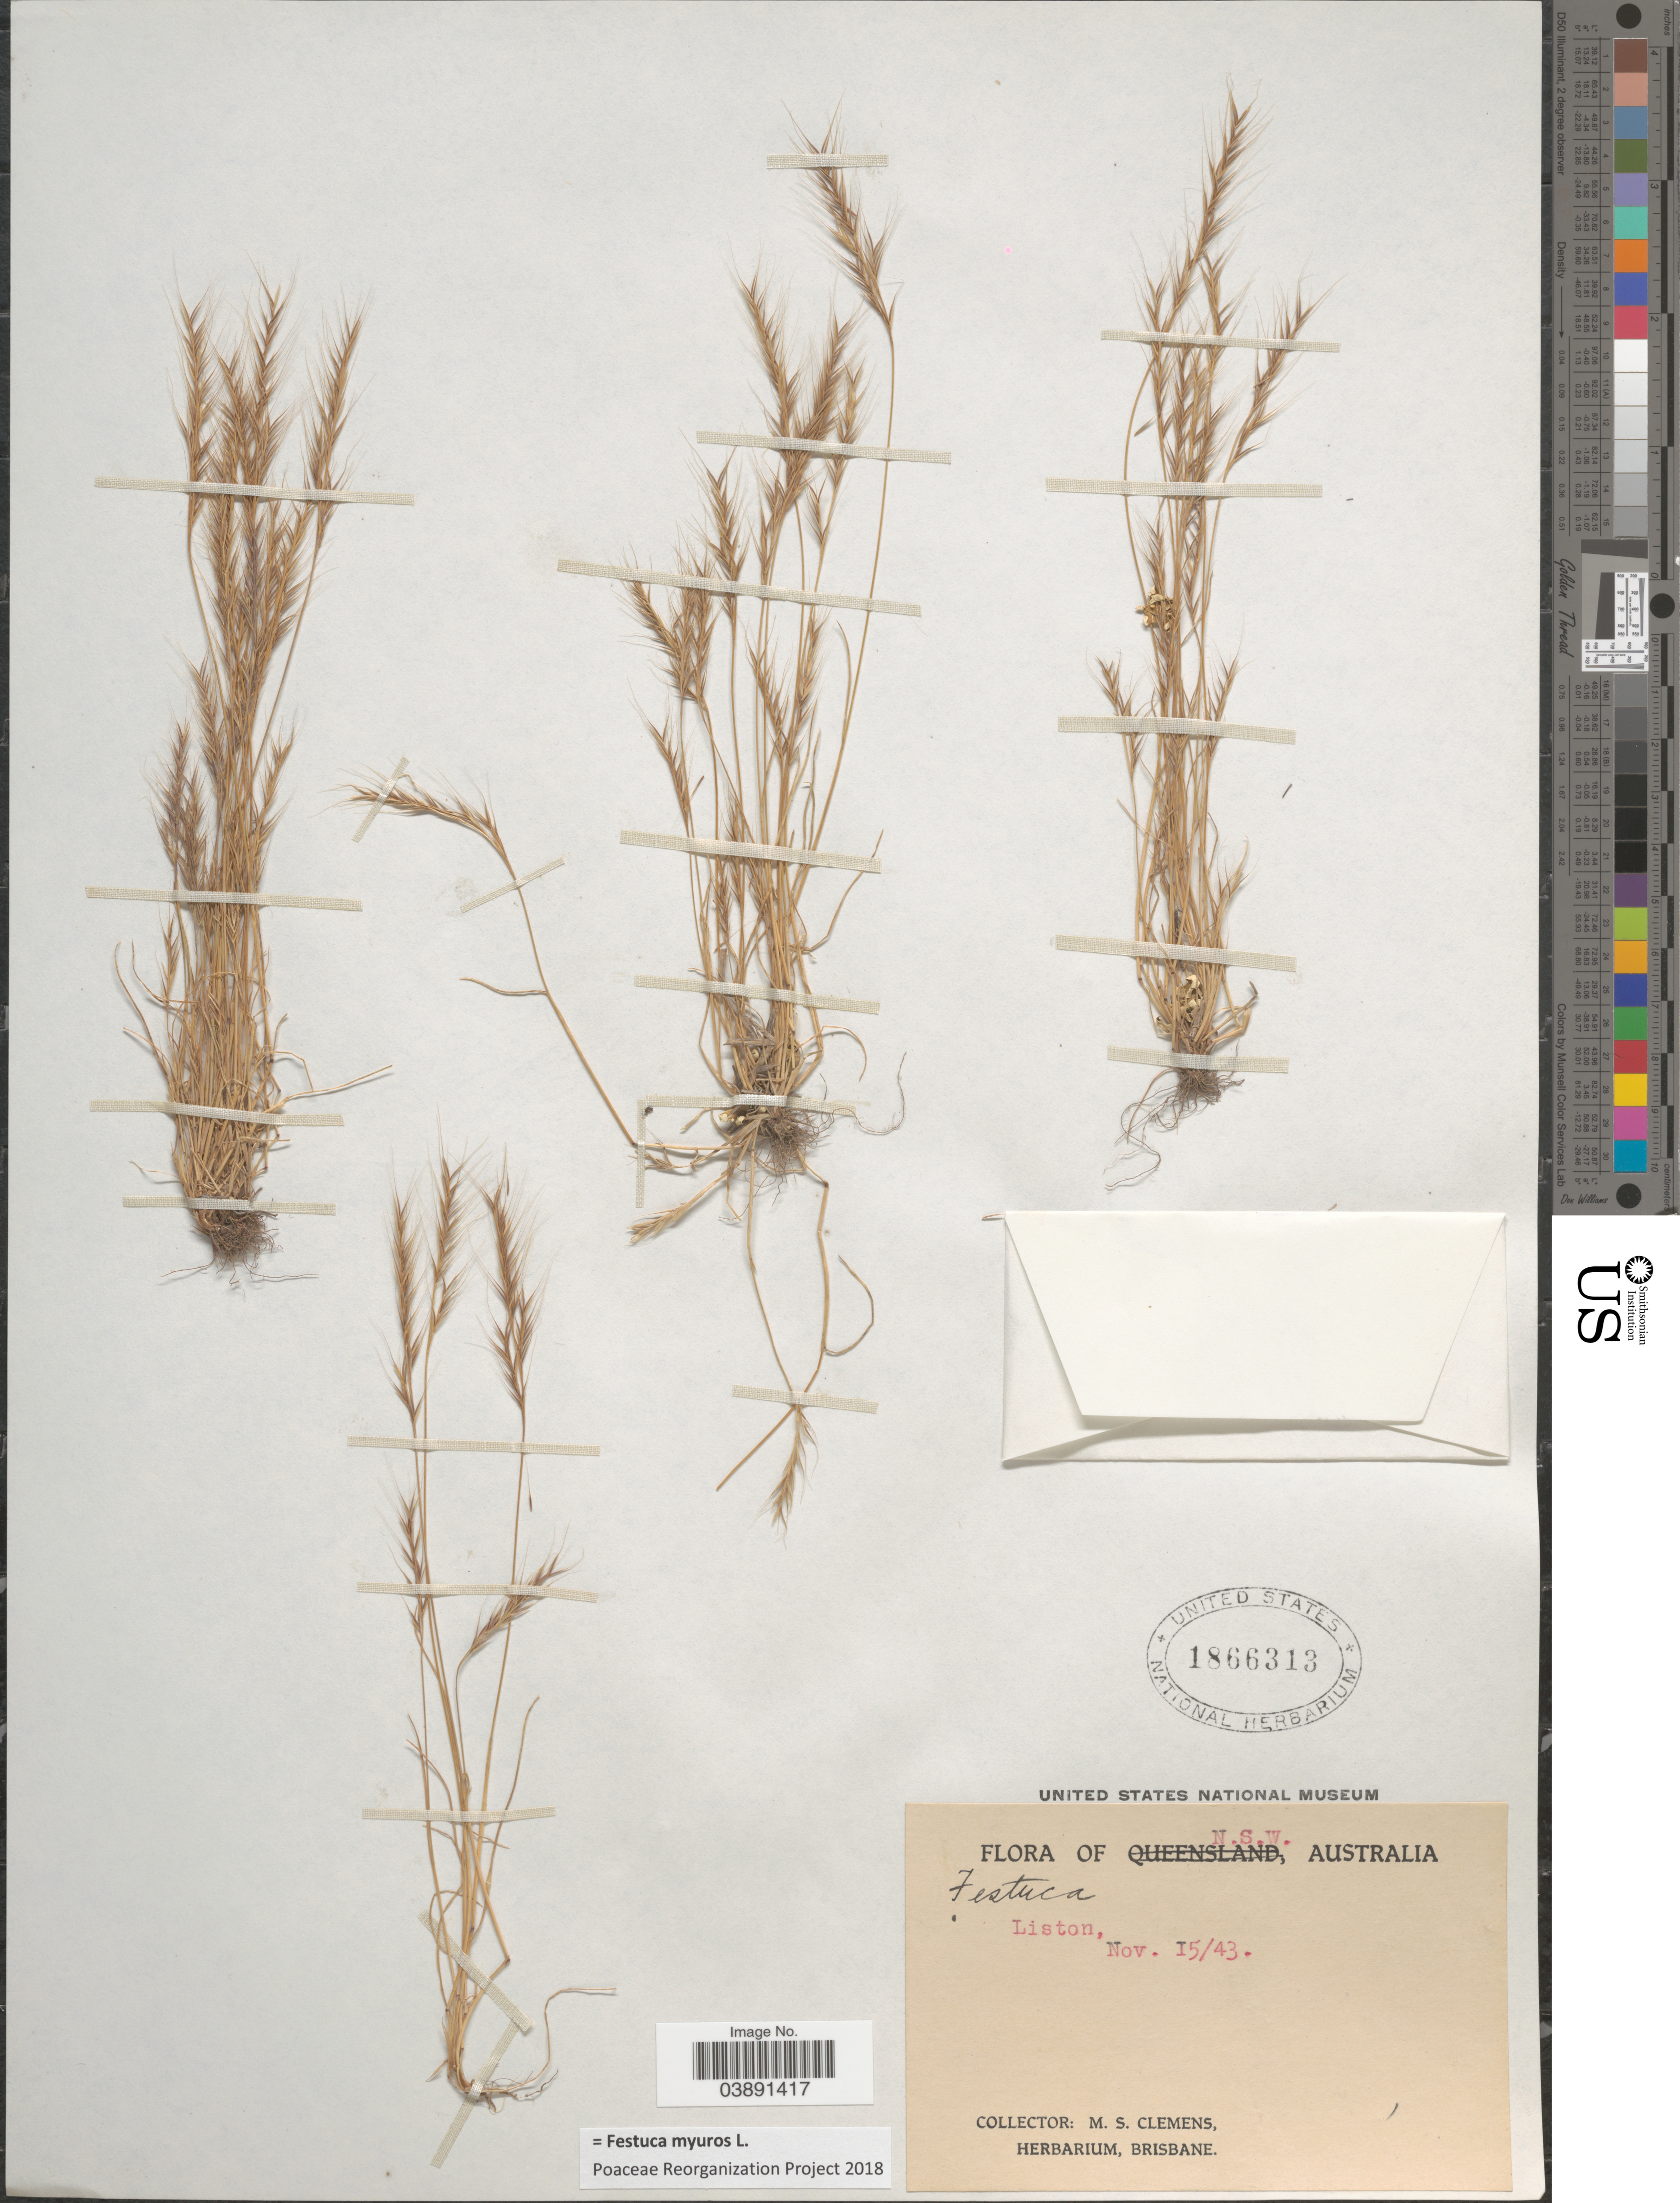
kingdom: Plantae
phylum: Tracheophyta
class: Liliopsida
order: Poales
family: Poaceae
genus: Festuca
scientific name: Festuca myuros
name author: L.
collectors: M. S. Clemens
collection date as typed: Transcribed d/m/y: 15/11/43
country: Australia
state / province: New South Wales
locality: Liston.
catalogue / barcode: US 1866313